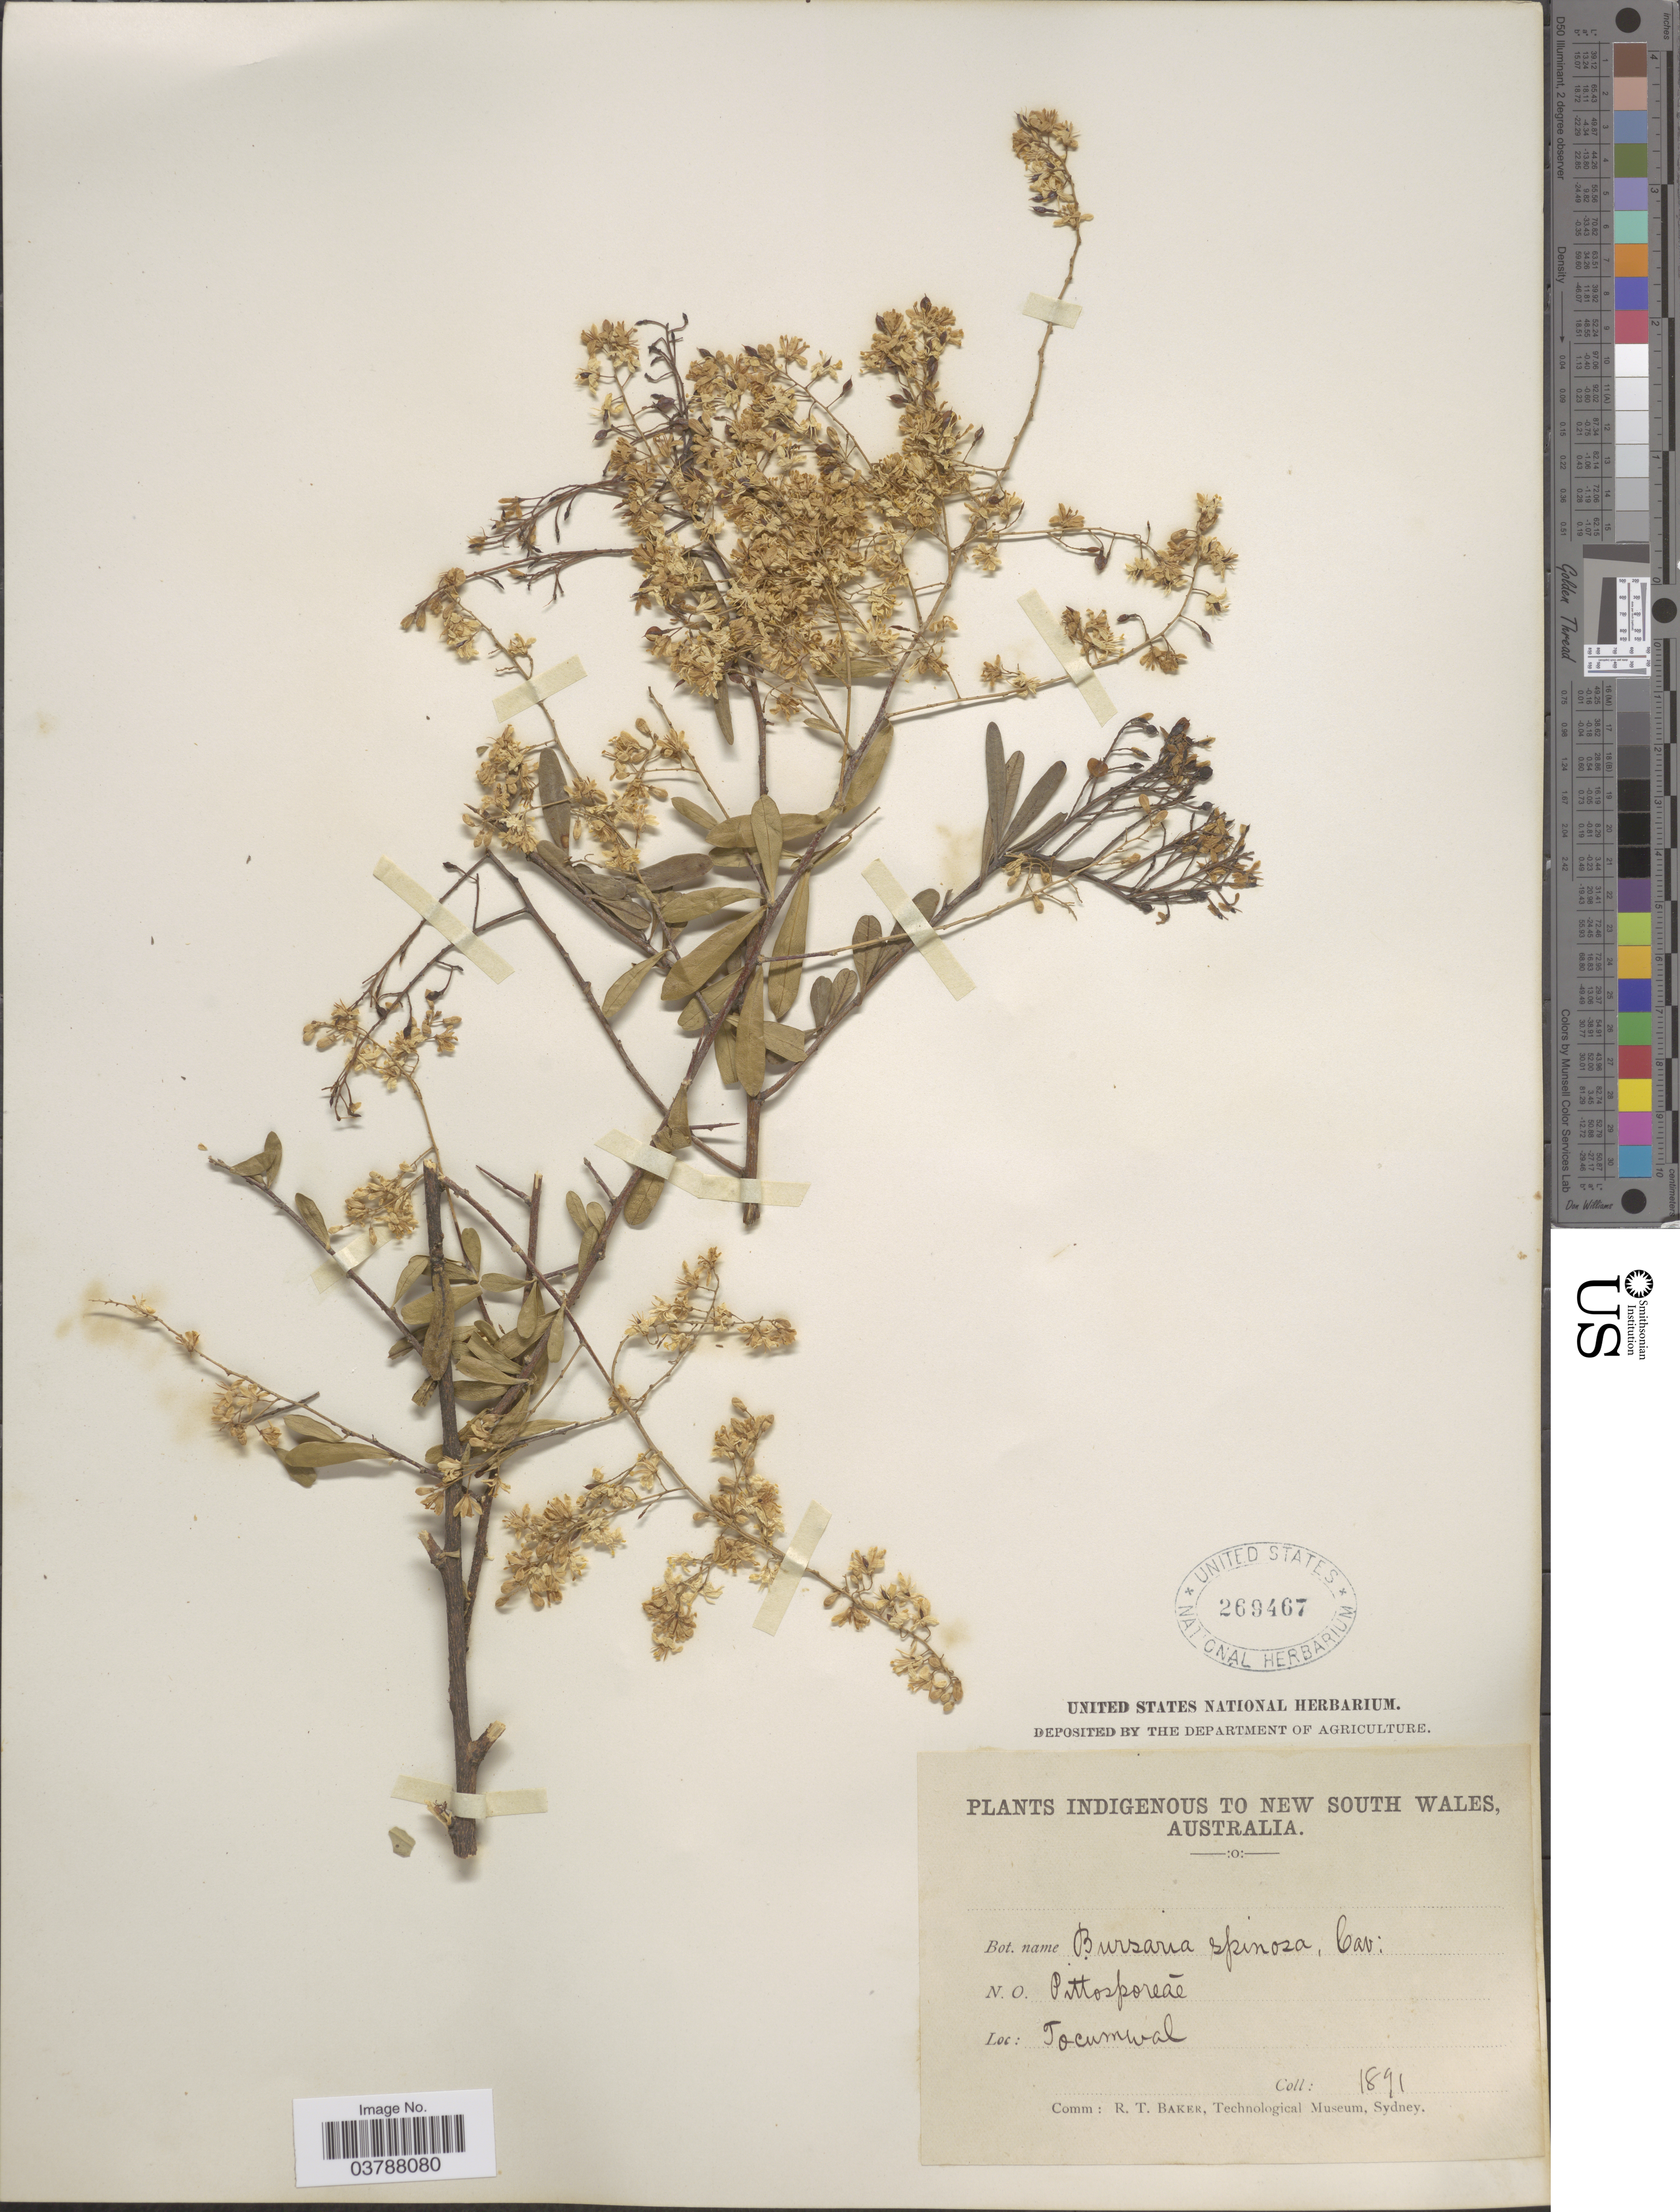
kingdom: Plantae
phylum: Tracheophyta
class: Magnoliopsida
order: Apiales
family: Pittosporaceae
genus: Bursaria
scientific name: Bursaria spinosa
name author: Cav.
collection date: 1891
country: Australia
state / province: New South Wales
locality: Tocumival.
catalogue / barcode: US 269467